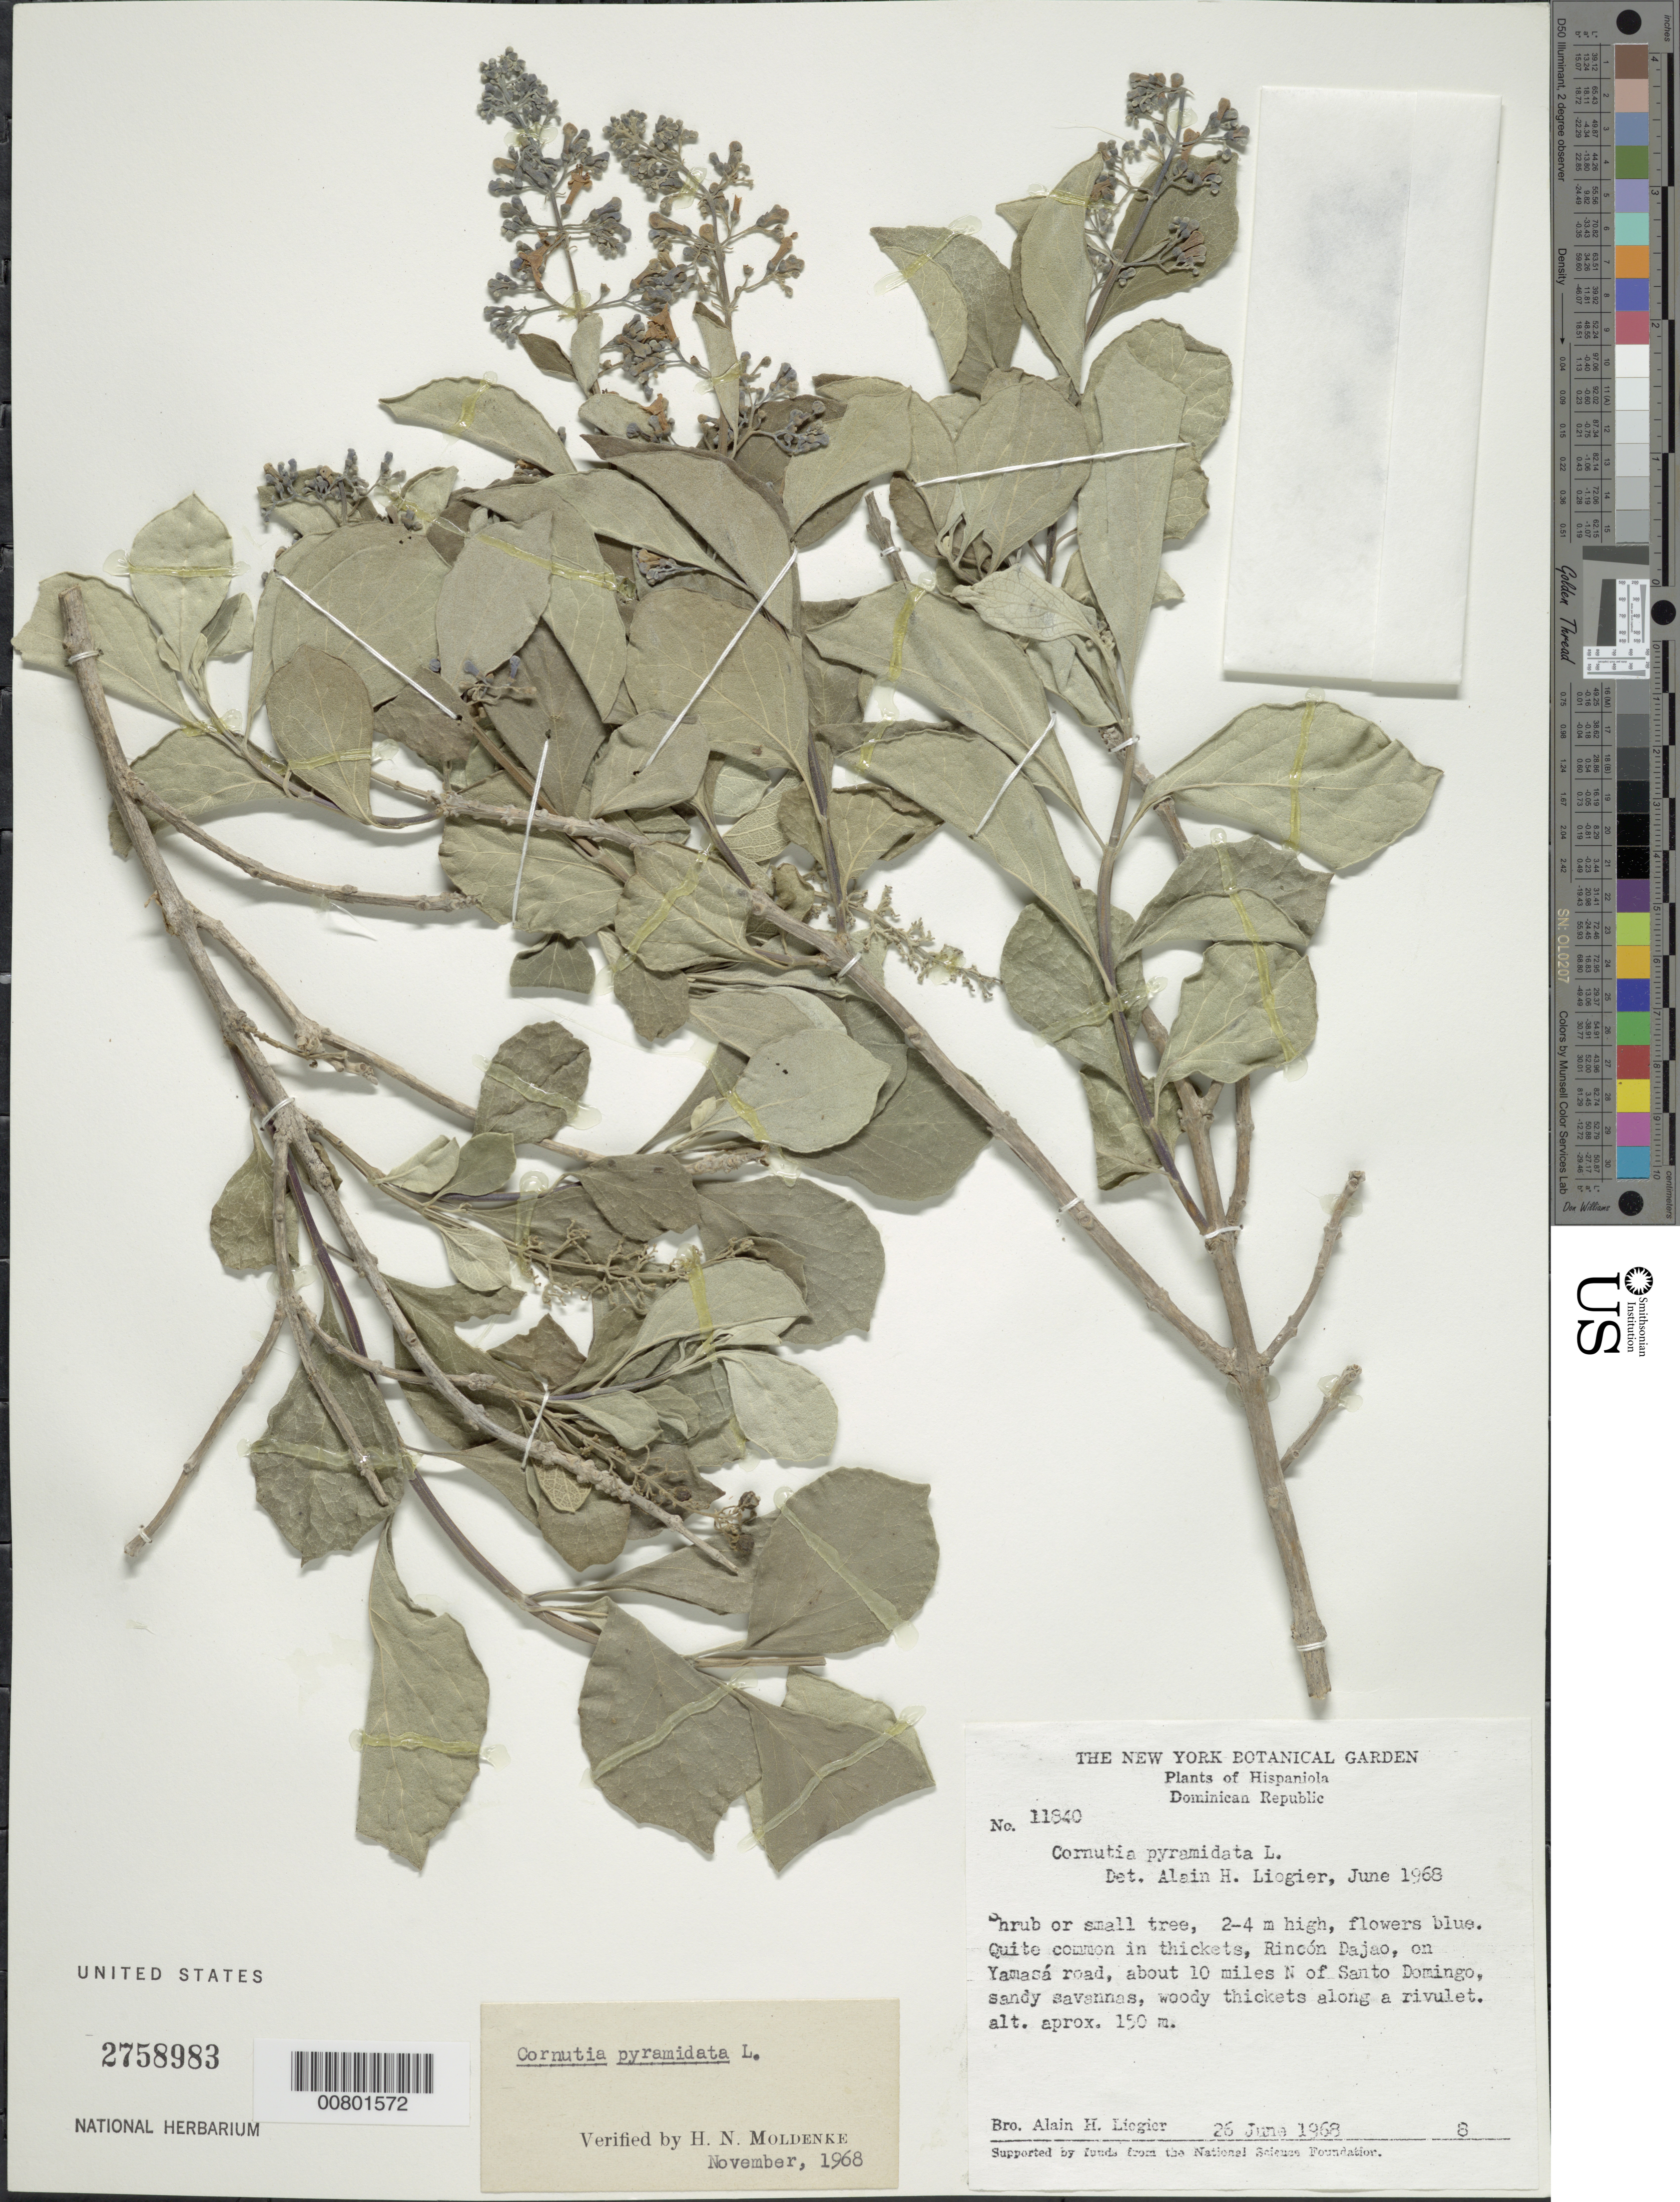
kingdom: Plantae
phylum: Tracheophyta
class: Magnoliopsida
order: Lamiales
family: Lamiaceae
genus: Cornutia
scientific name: Cornutia pyramidata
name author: L.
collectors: A. H. Liogier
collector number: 11840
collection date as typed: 26 Jun 1968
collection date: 1968-06-26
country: Dominican Republic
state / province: Distrito Nacional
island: Hispaniola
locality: Rincón Dajao, on Yamasá road, about 10 miles N of Santo Domingo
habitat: In woody thickets of sandy savannas along a rivulet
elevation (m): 150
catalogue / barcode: US 2758983